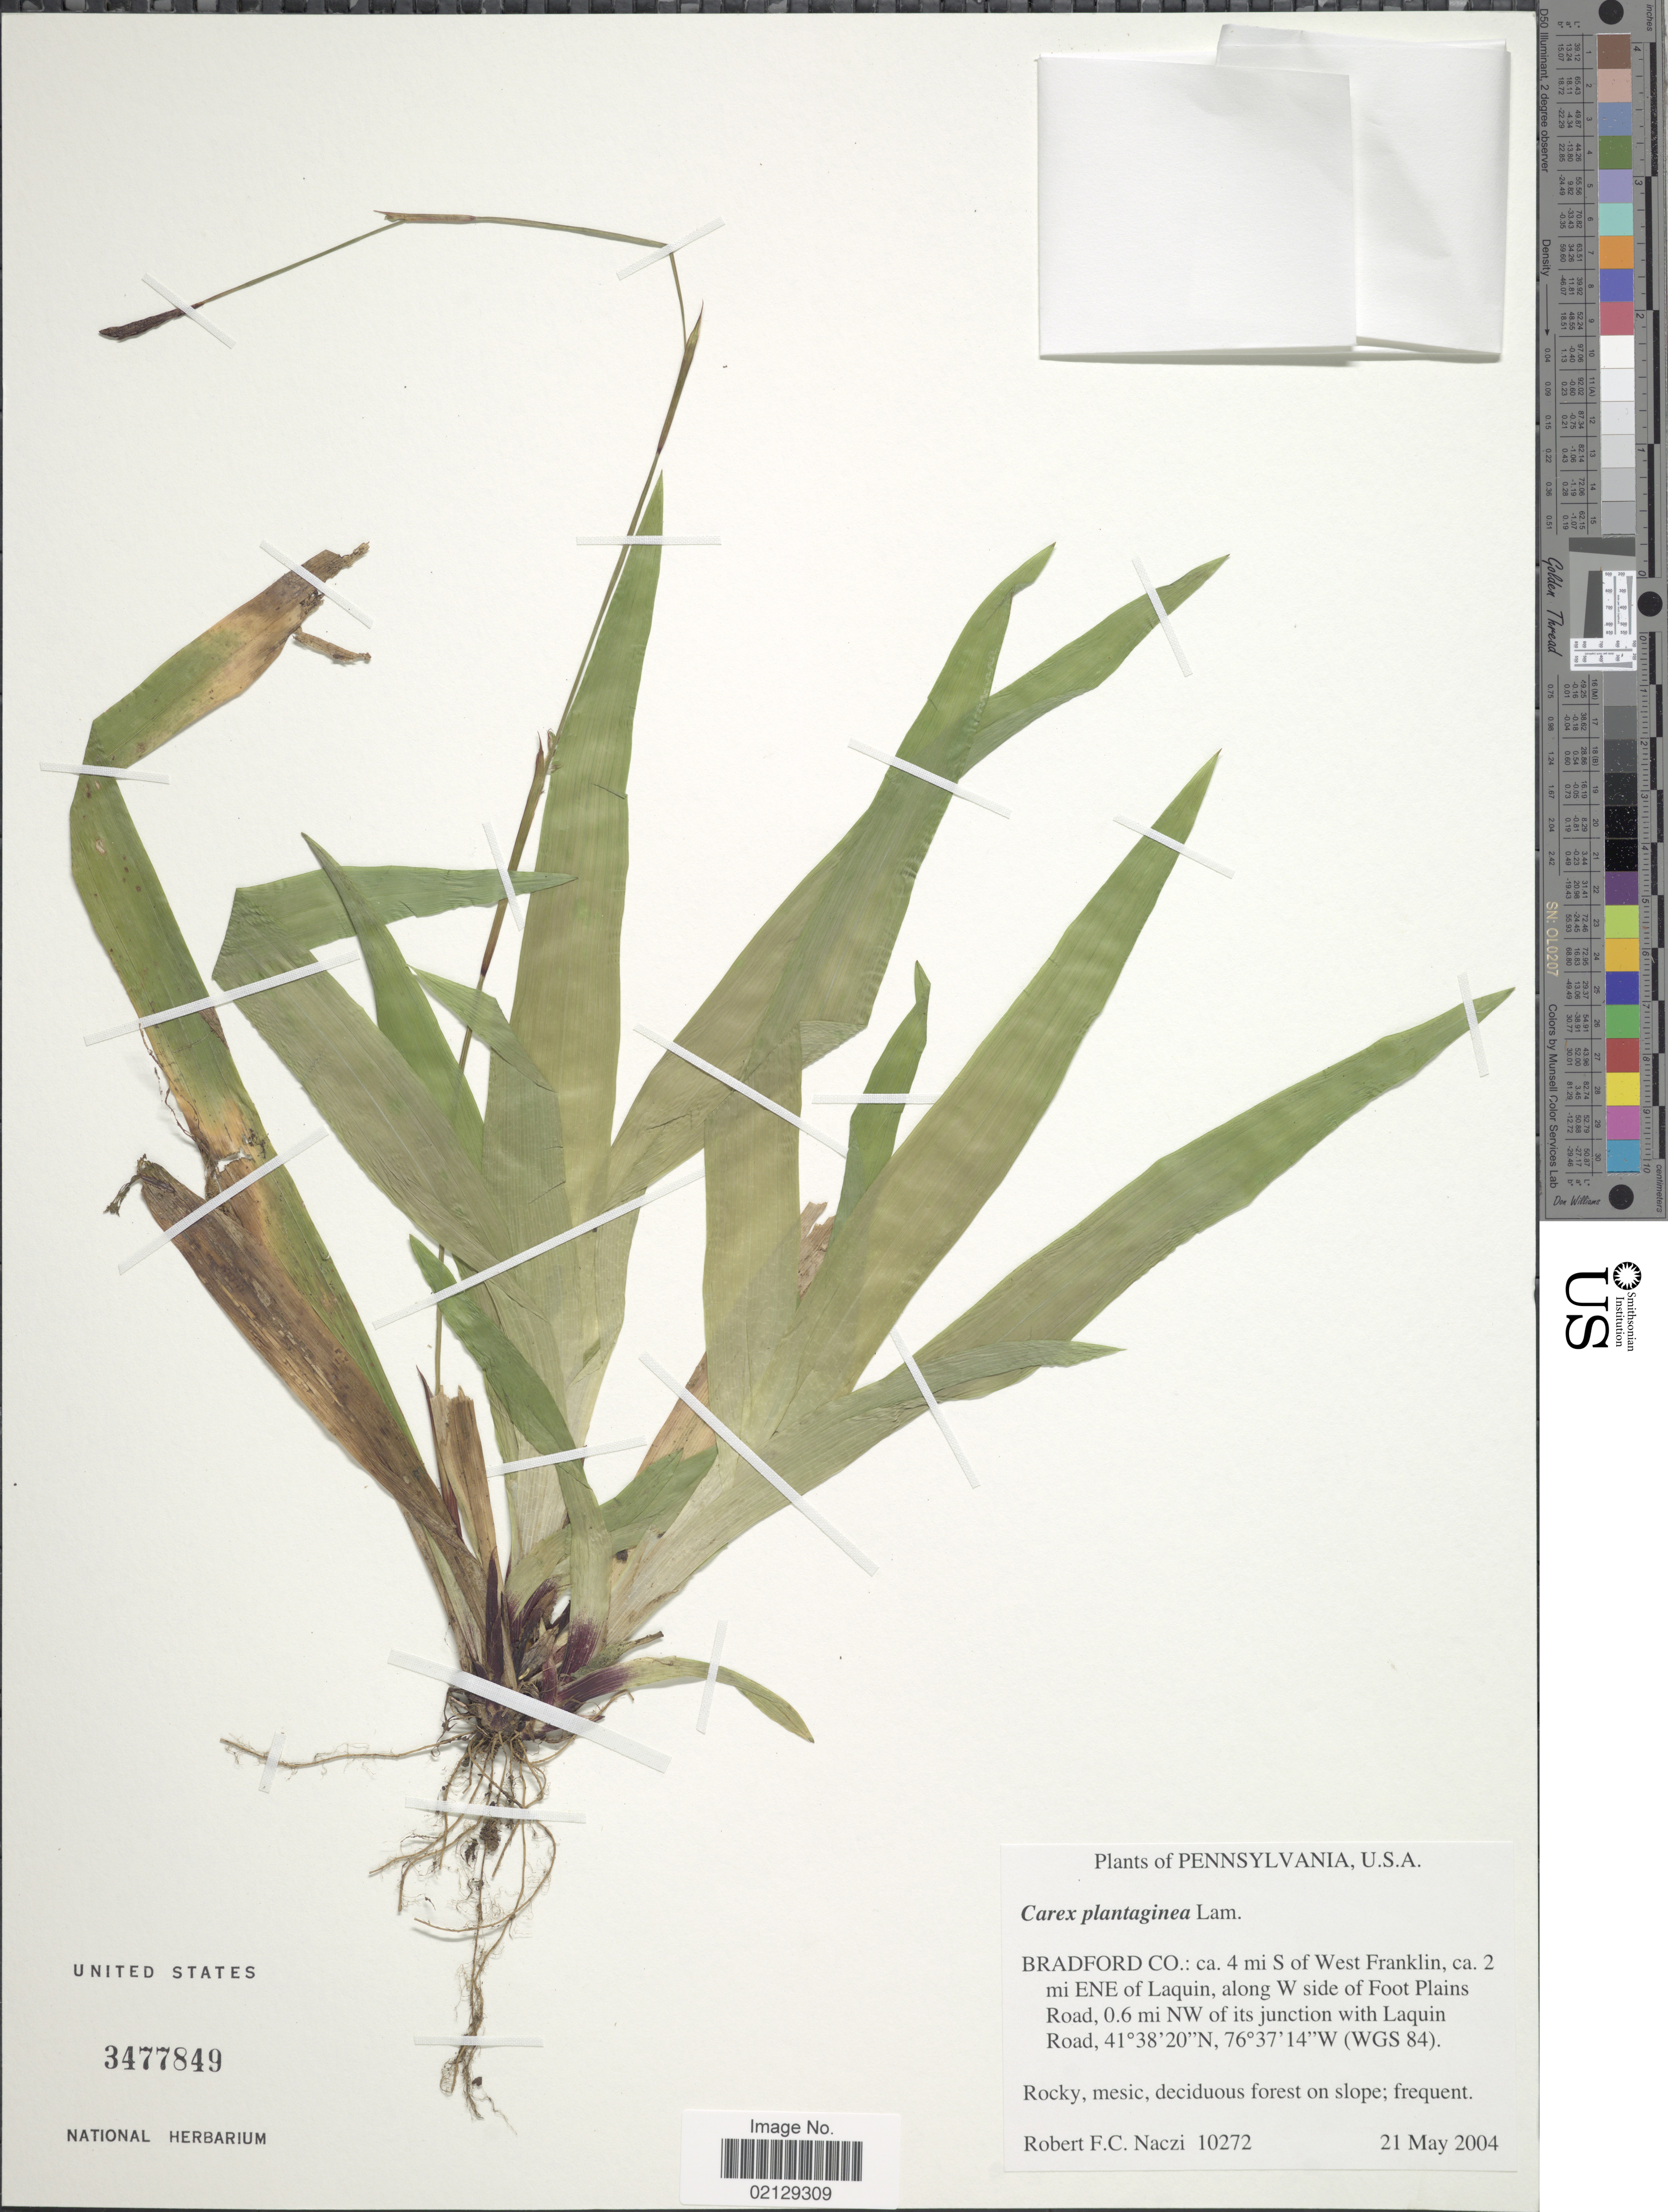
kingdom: Plantae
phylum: Tracheophyta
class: Liliopsida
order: Poales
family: Cyperaceae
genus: Carex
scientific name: Carex plantaginea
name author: Lam.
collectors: R. F. C. Naczi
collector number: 10272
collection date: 2004-05-21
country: United States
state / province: Pennsylvania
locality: Bradford Co.: 4 mi. S of West Franklin, 2 mi ENE of Laquin, along W side of Foot Plains Road, 0.6 mi. NW of its junction with Laquin Road, WGS 84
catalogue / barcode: US 3477849